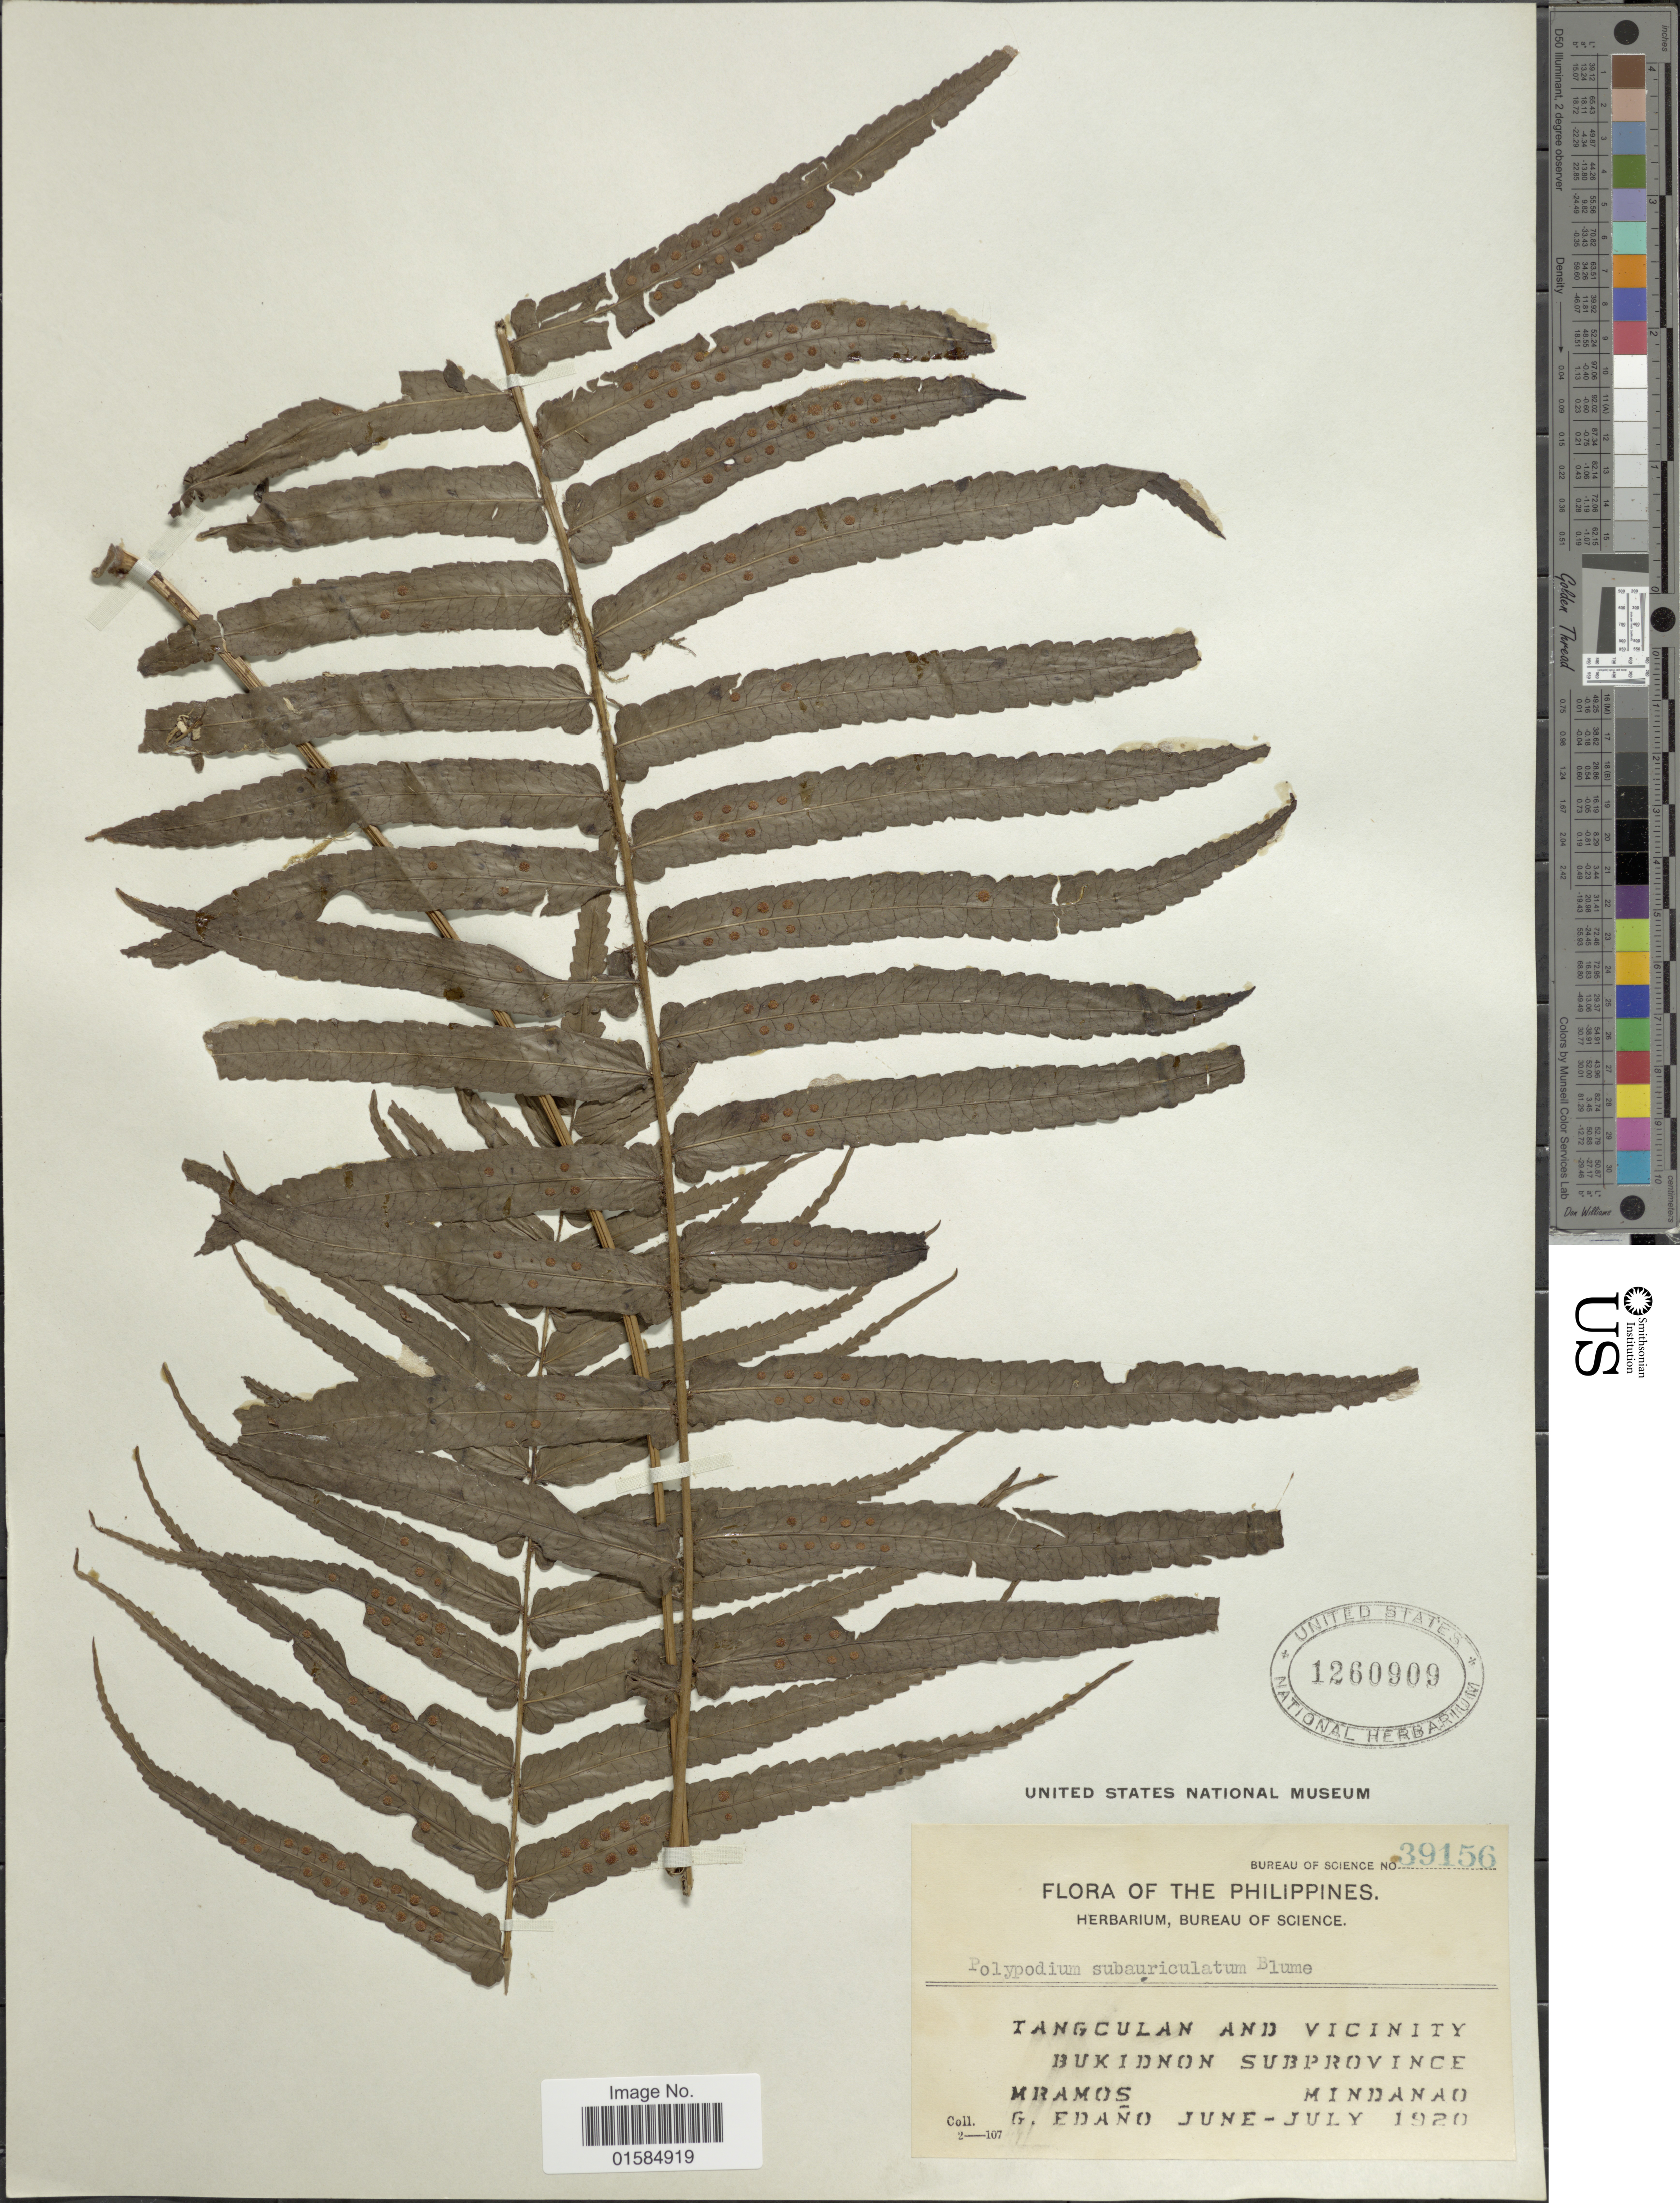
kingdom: Plantae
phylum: Tracheophyta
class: Polypodiopsida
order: Polypodiales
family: Polypodiaceae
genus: Goniophlebium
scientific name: Goniophlebium subauriculatum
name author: (Blume) C. Presl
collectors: M. Ramos & G. Edaño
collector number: Bureau of Science 39156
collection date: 1920-06/1920-07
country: Philippines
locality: Tangculan and vicinity, Bukidnon Sunprovince, Mindanao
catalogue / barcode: US 1260909